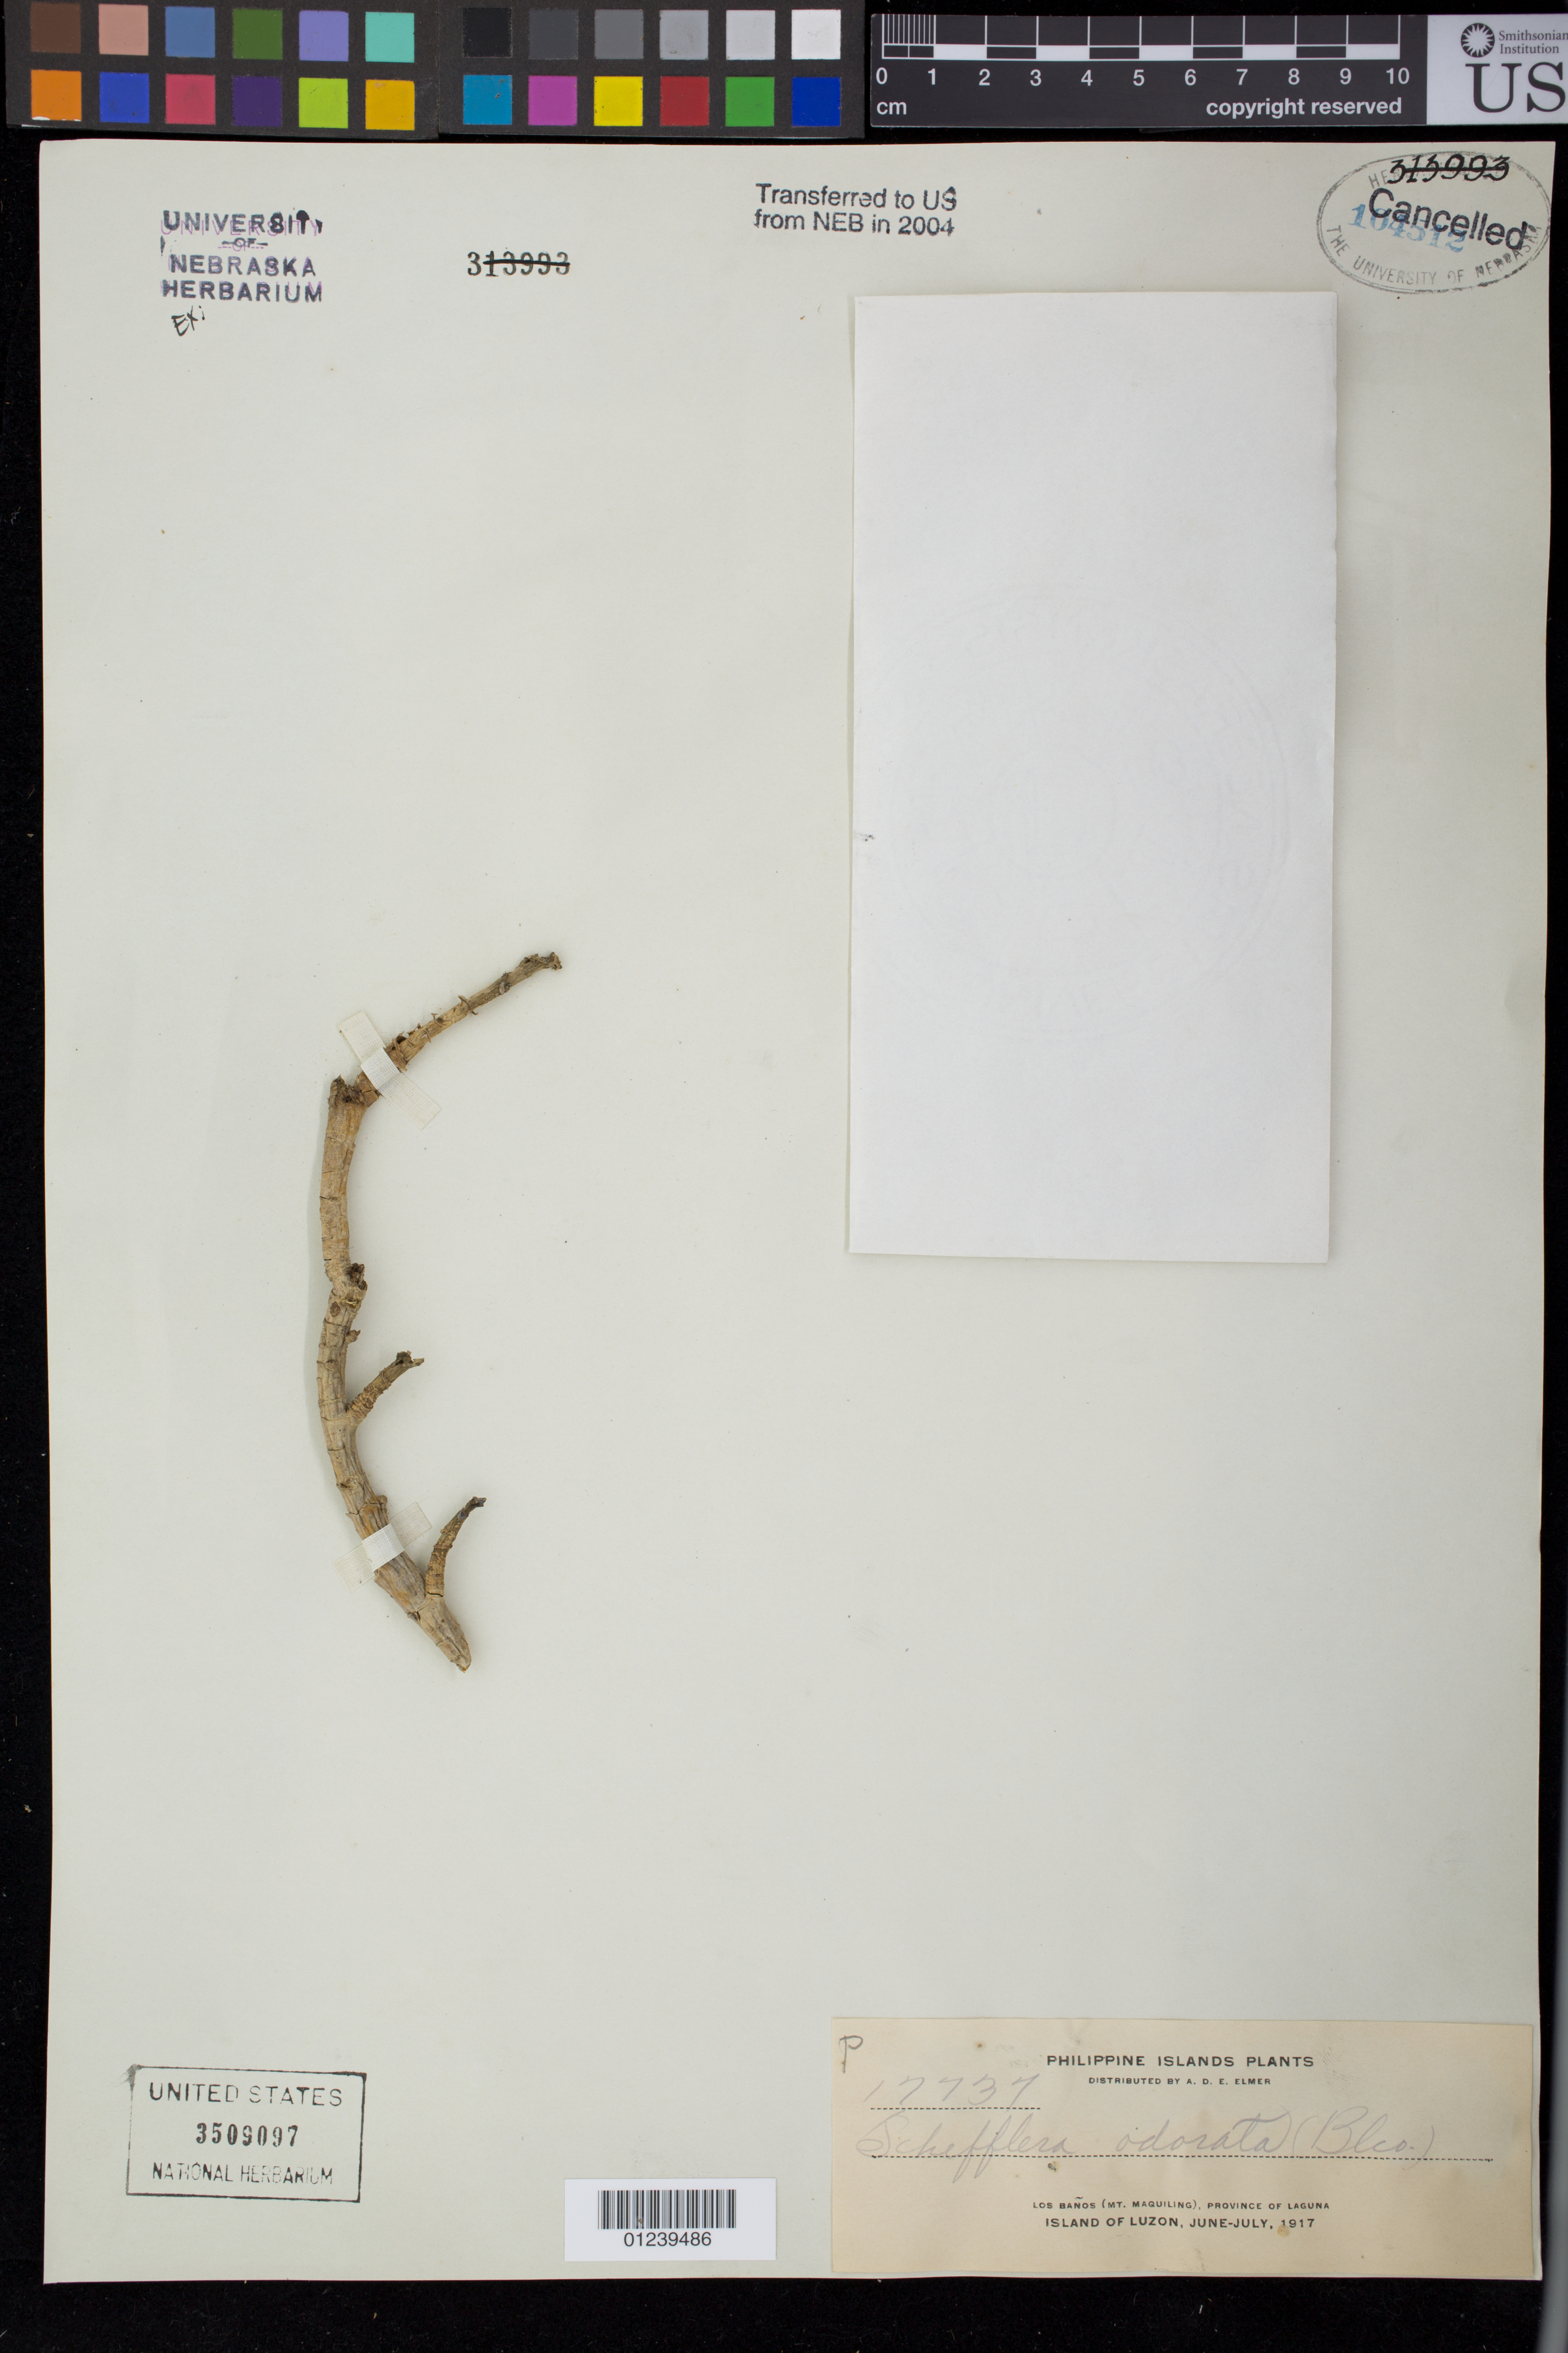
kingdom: Plantae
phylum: Tracheophyta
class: Magnoliopsida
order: Apiales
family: Araliaceae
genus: Schefflera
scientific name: Schefflera odorata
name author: (Blanco) Merr. & Rolfe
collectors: A. D. E. Elmer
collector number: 17737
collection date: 1917-06/1917-07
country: Philippines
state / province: Calabarzon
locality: Los Banos (Mt. Maquiling), Province of Laguna, Island of Luzon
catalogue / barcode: US 3509097